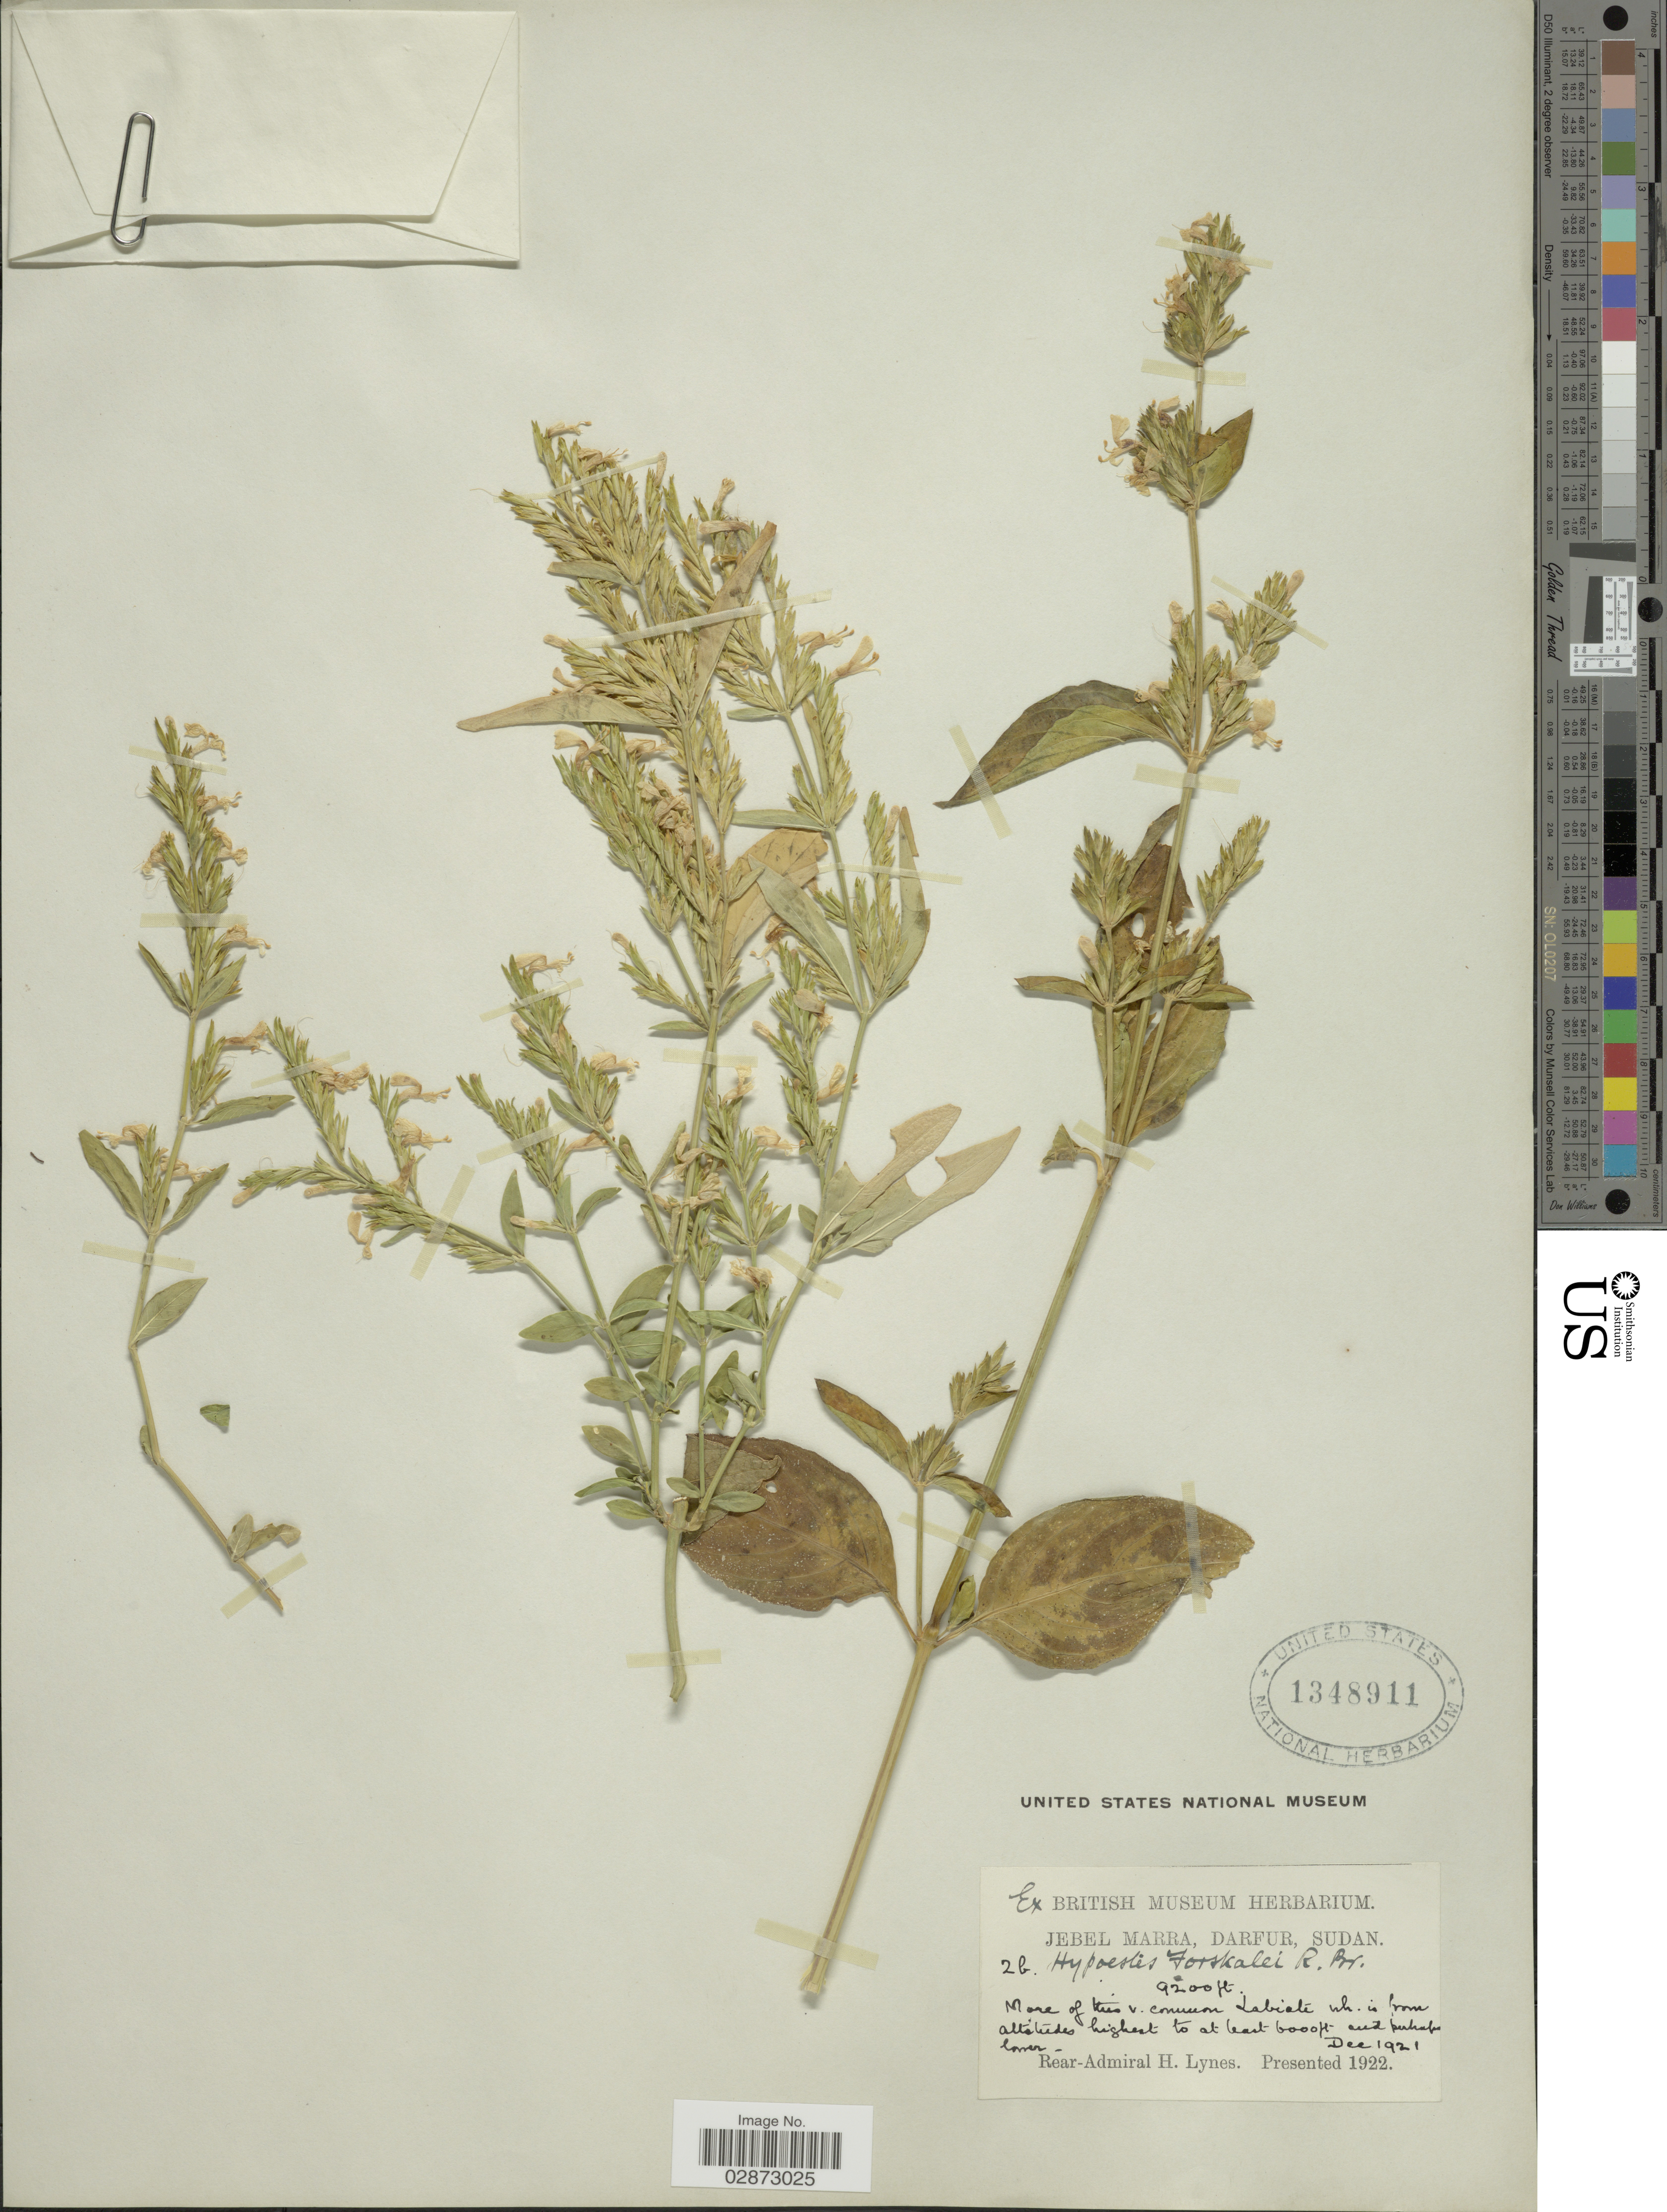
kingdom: Plantae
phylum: Tracheophyta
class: Magnoliopsida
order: Lamiales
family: Acanthaceae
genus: Hypoestes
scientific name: Hypoestes forsskaolii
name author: (Vahl) R. Br.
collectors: H. Lynes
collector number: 2b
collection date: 1921-12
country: Sudan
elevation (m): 1829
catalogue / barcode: US 1348911